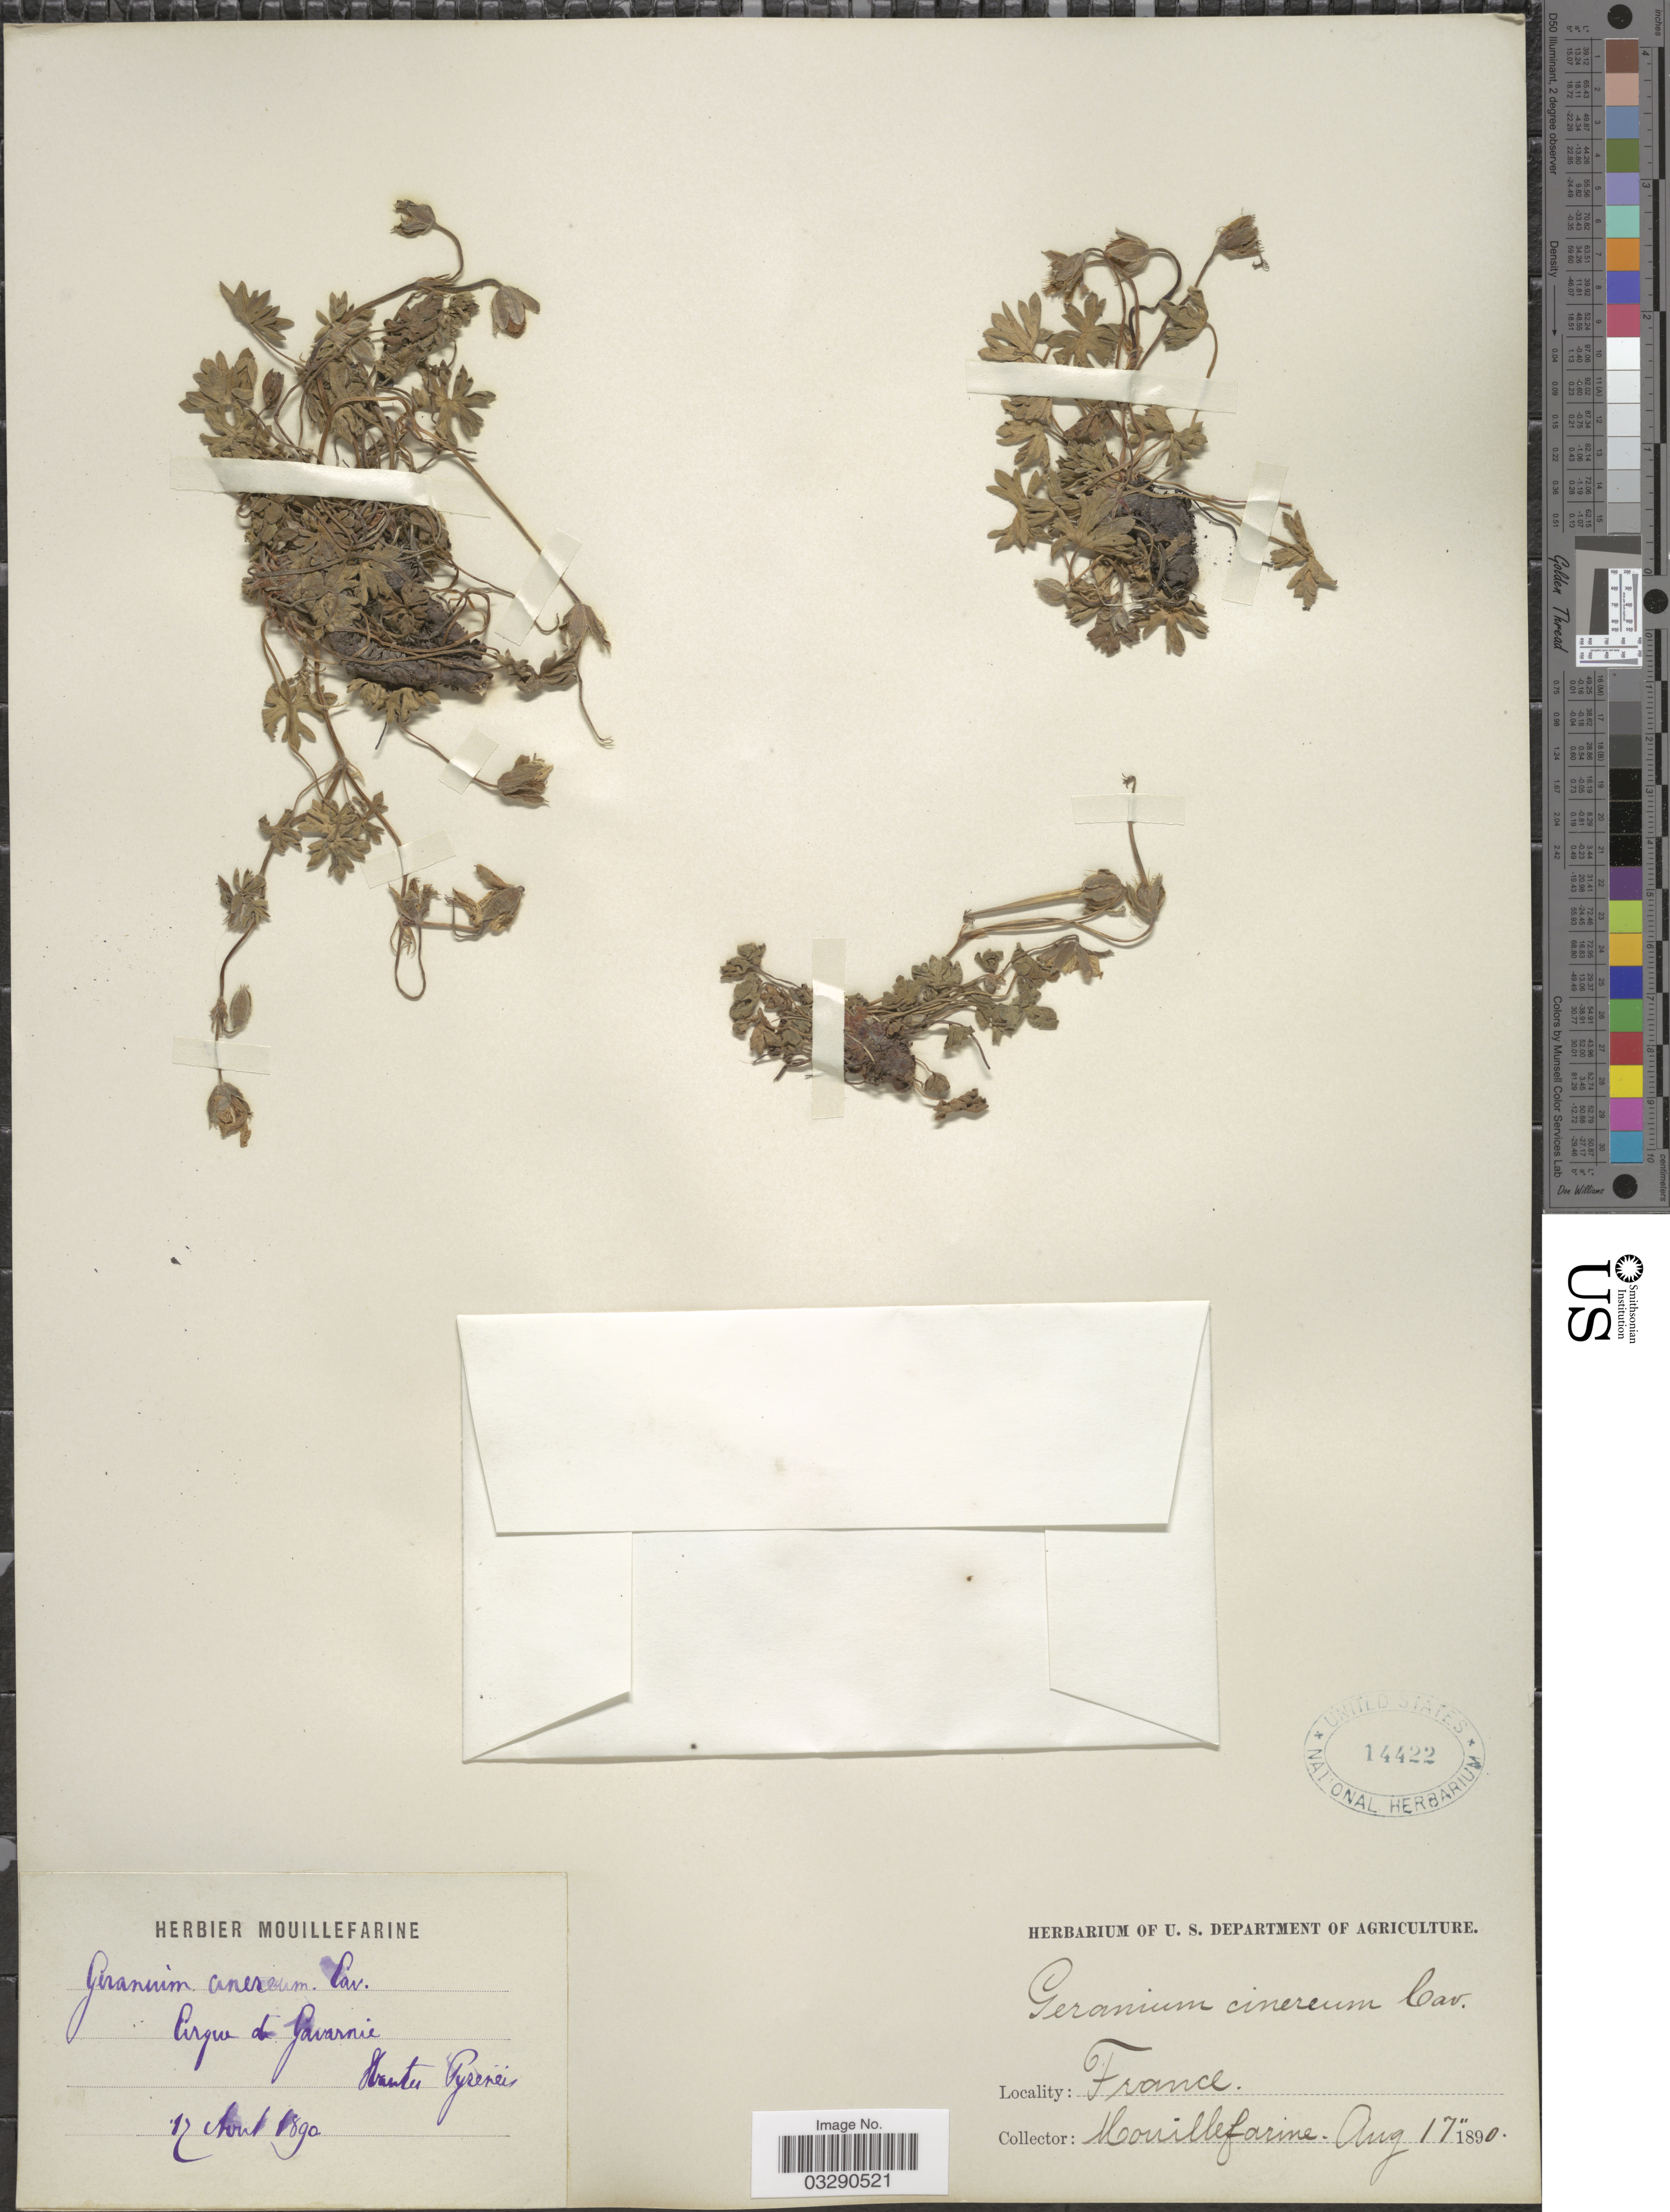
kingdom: Plantae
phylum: Tracheophyta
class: Magnoliopsida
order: Geraniales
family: Geraniaceae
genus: Geranium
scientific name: Geranium cinereum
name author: Cav.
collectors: A. Mouillefarine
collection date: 1890-08-17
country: France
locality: Cirque de Gavarnie. Hautes Pyrenées.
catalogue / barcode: US 14422